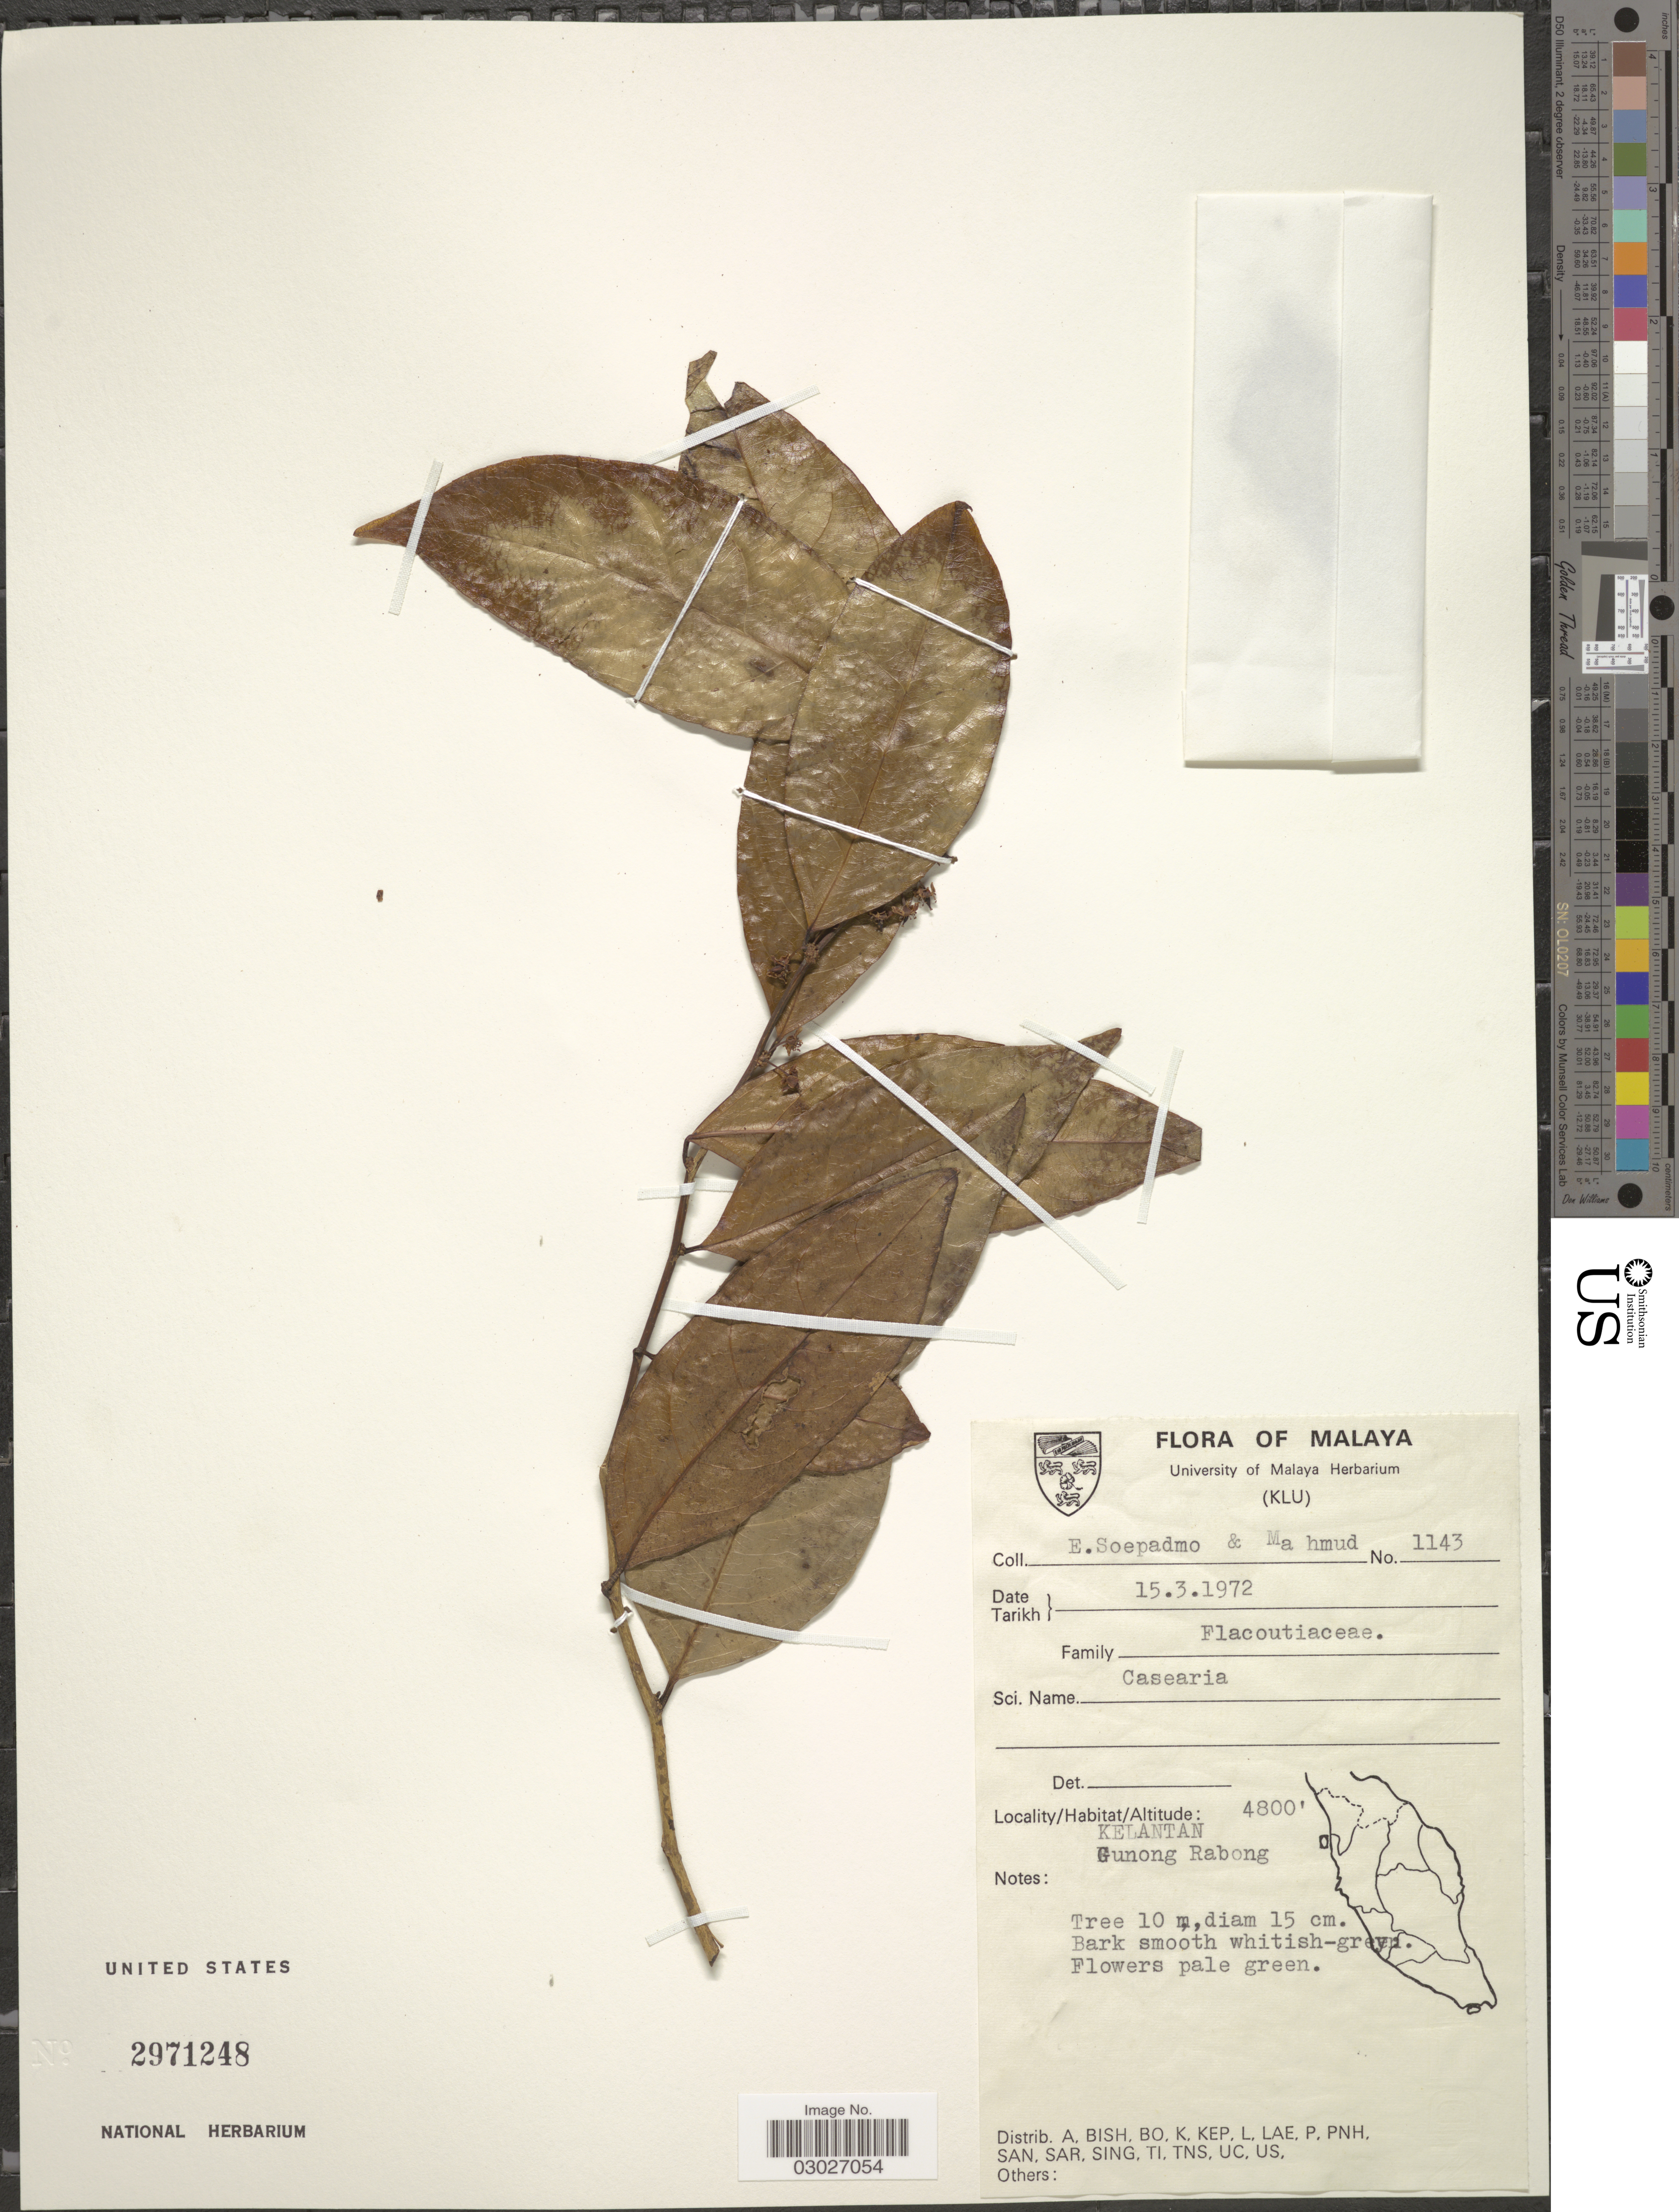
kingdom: Plantae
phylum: Tracheophyta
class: Magnoliopsida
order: Malpighiales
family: Salicaceae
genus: Casearia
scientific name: Casearia sp.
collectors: E. Soepadmo & -. Mahmud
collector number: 1143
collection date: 1972-03-15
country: Malaysia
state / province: Kelantan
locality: Gunong Rabong. Malaya.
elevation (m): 1463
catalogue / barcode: US 2971248